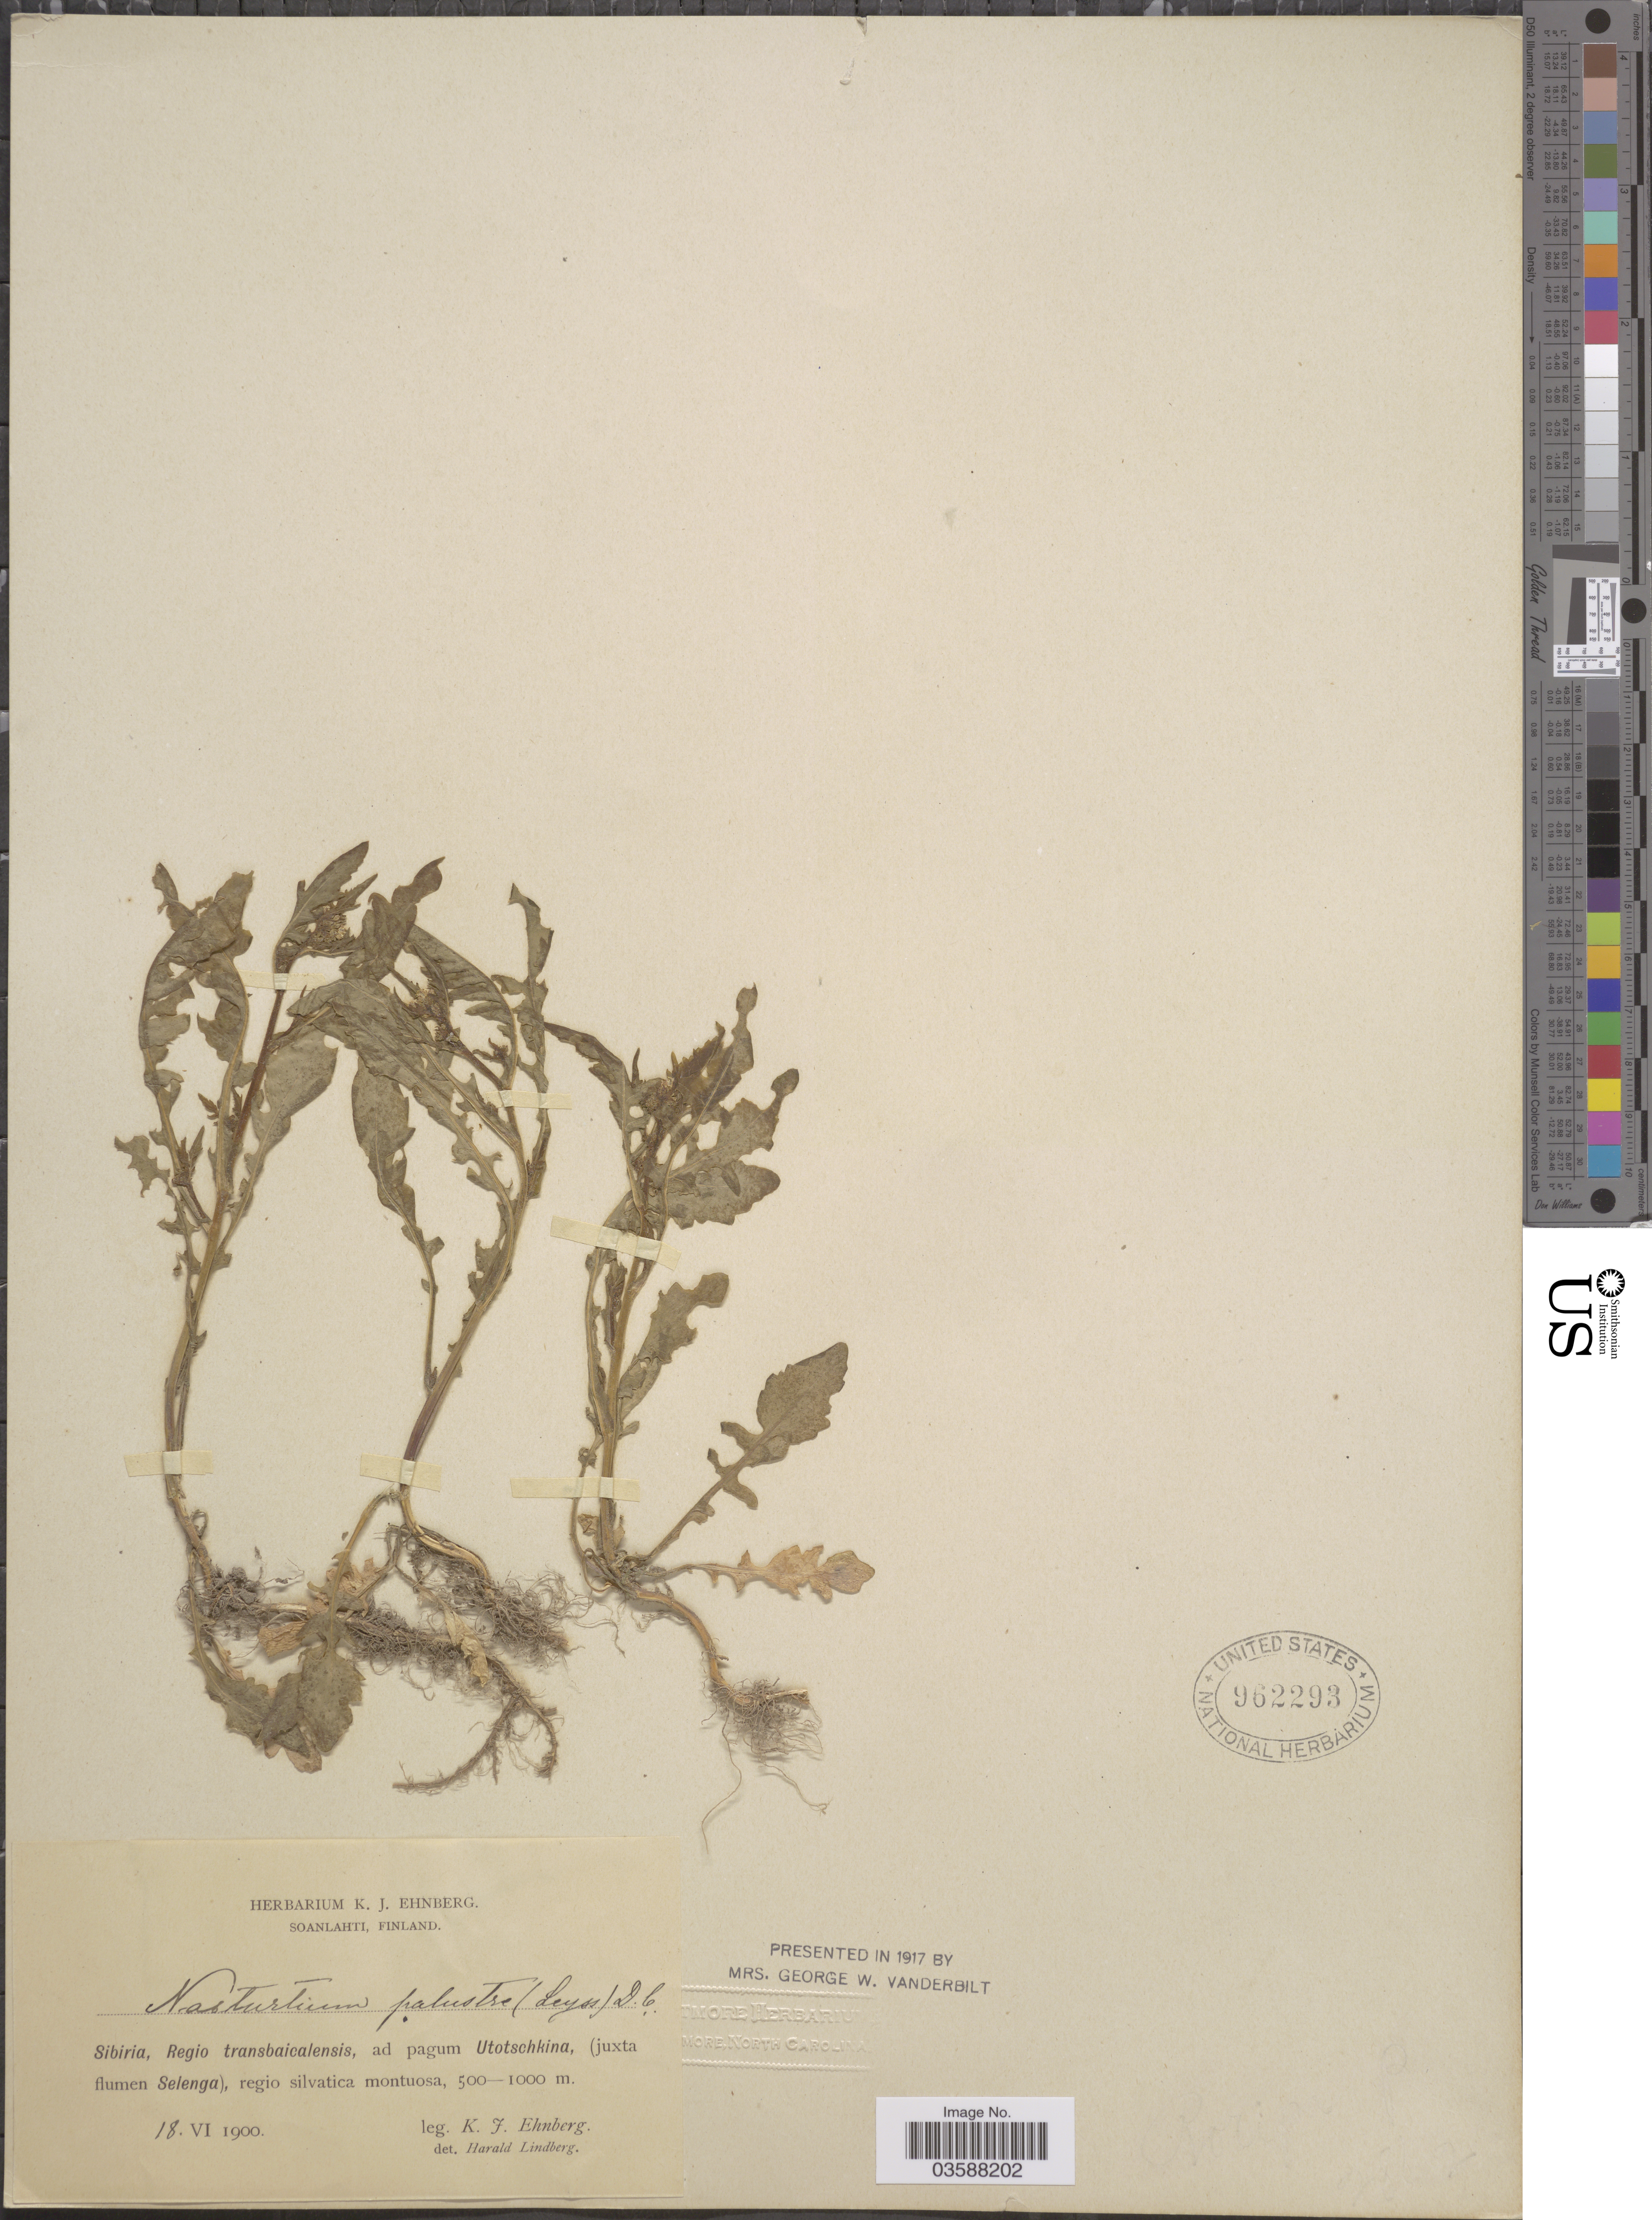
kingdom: Plantae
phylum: Tracheophyta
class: Magnoliopsida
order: Brassicales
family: Brassicaceae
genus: Rorippa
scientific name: Rorippa palustris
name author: (L.) Besser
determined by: Strong, M. T., (US), Smithsonian Institution - National Museum of Natural History (UNITED STATES)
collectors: K. Ehnberg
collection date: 1900-06-18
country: Russian Federation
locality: Sibiria, Regio transbaicalensis, ad pagum Utotschkina, (juxta flumen Selenga), regio silvatica montuosa.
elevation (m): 500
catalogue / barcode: US 962293